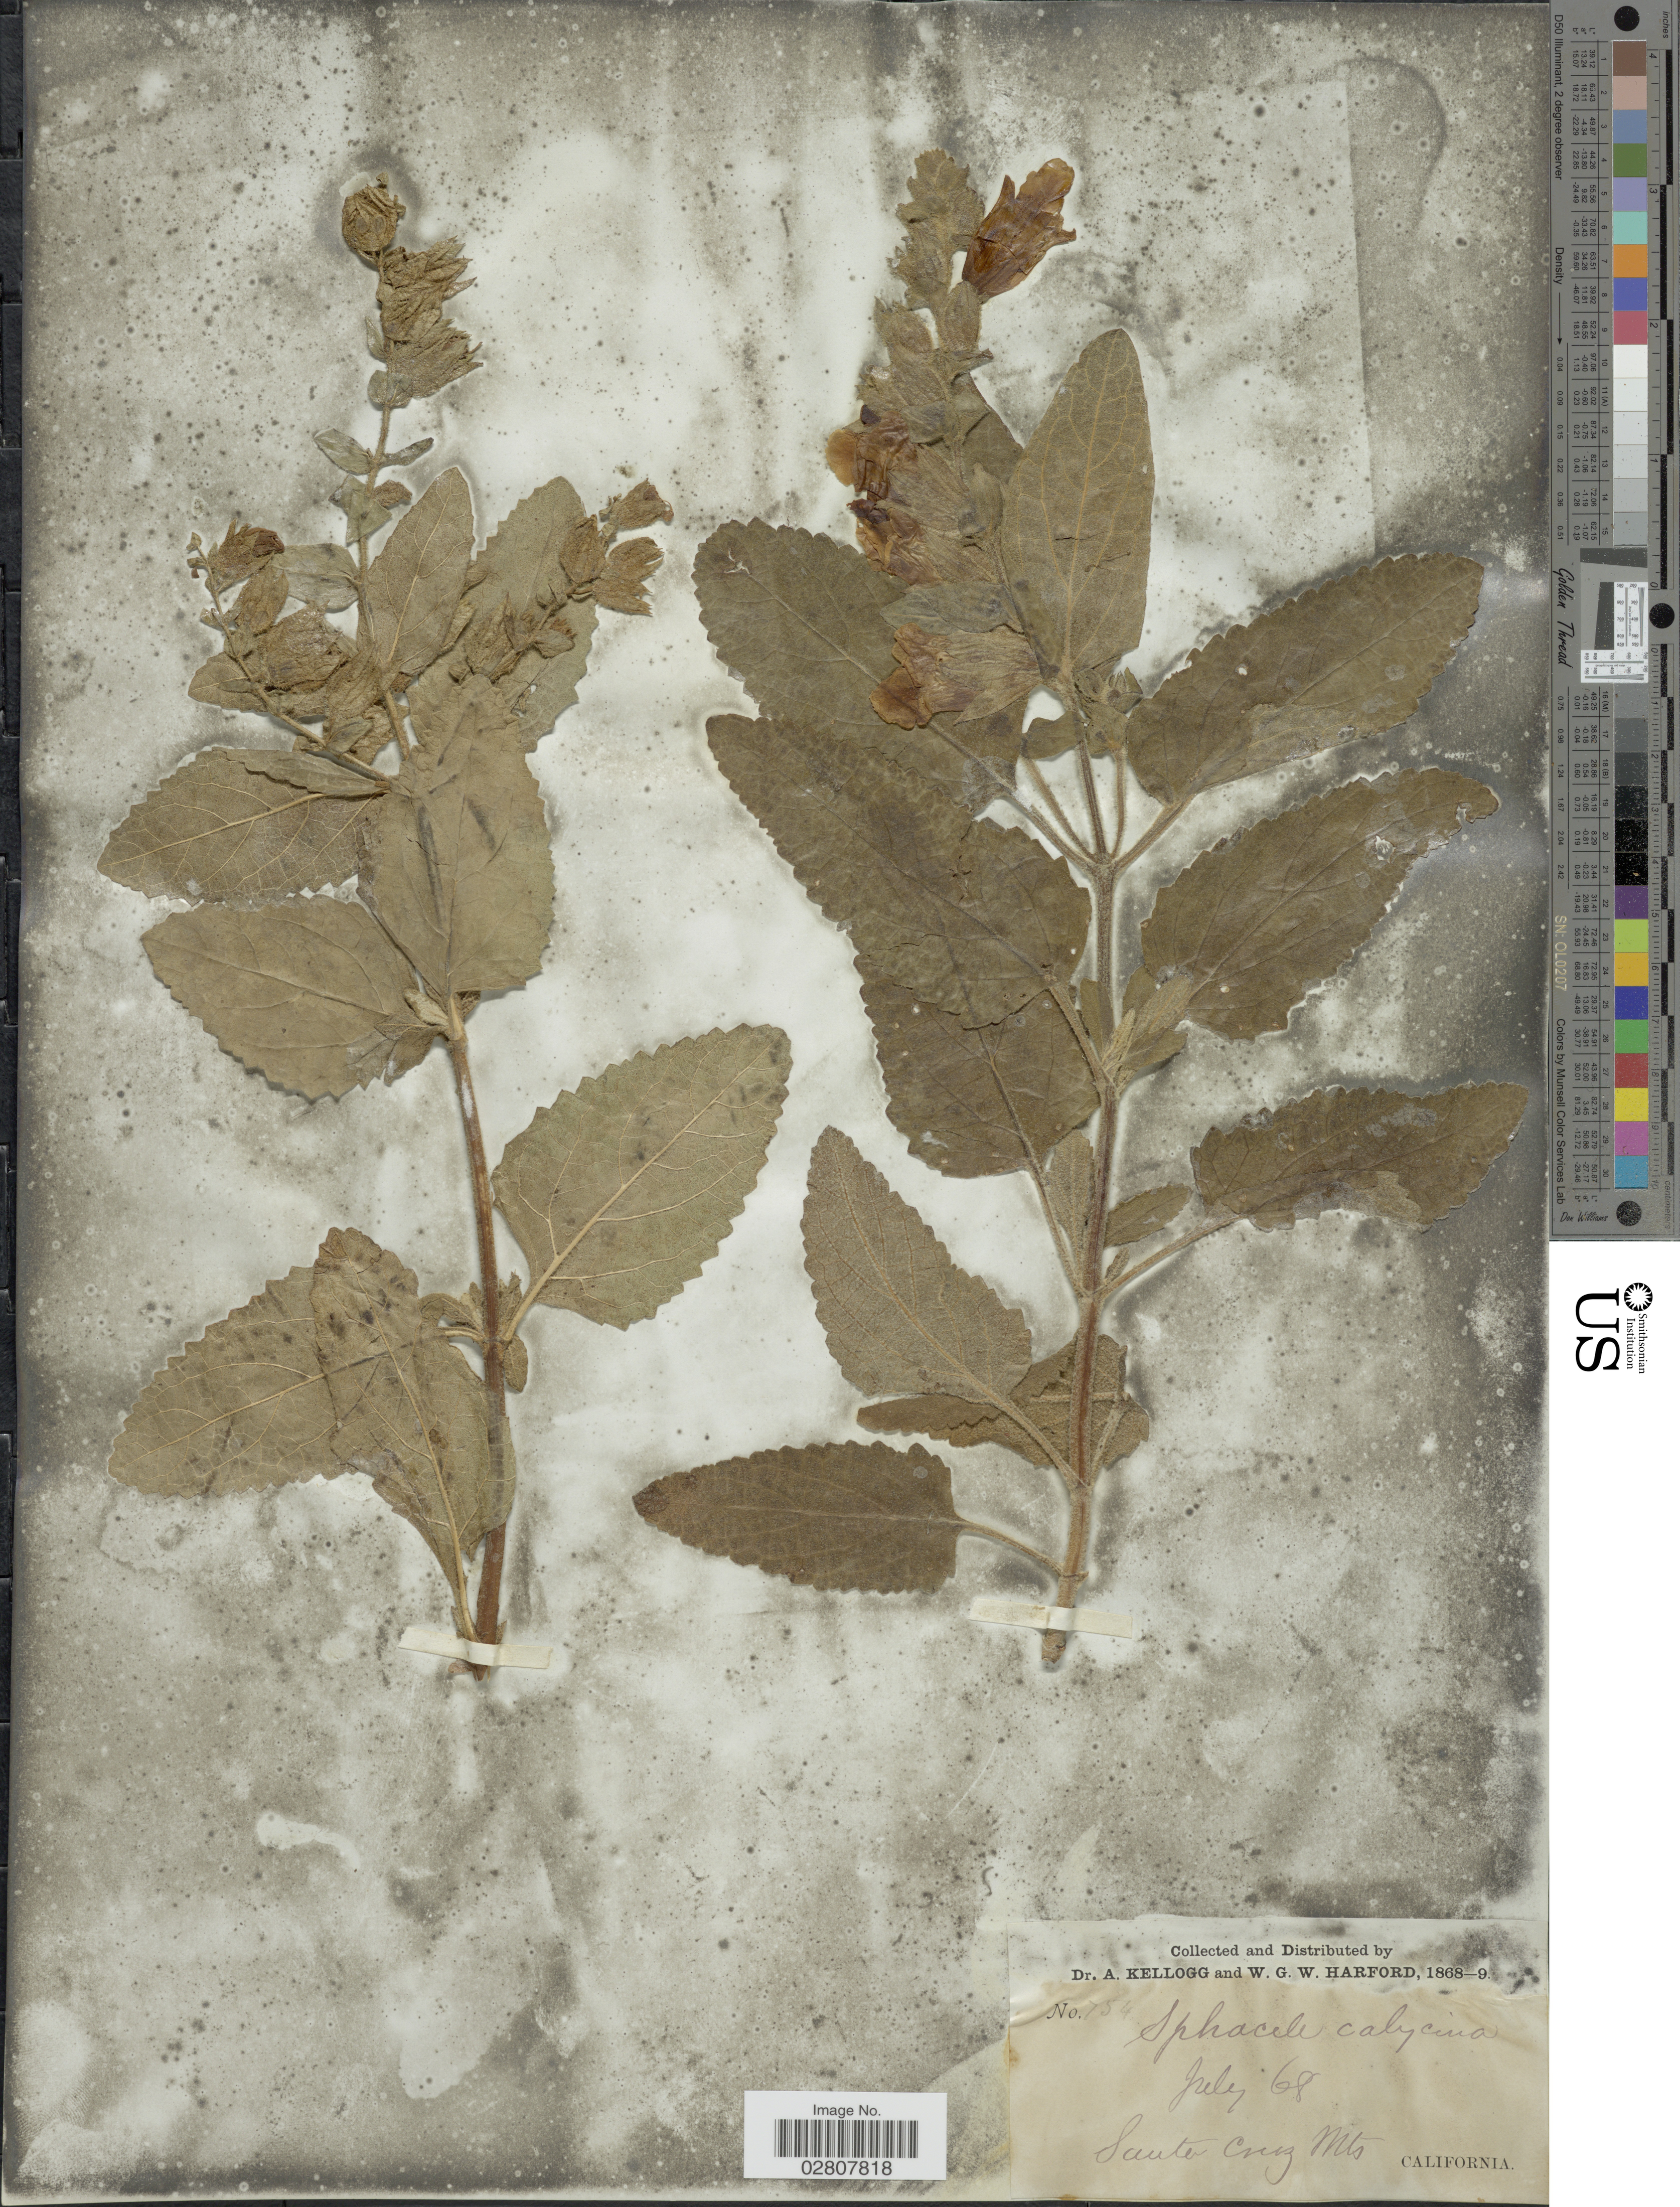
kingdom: Plantae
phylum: Tracheophyta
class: Magnoliopsida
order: Lamiales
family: Lamiaceae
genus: Lepechinia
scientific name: Lepechinia calycina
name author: (Benth.) Epling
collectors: A. Kellogg & W. G. W. Harford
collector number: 754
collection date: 1868-07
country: United States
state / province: California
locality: Santa Cruz Mts.